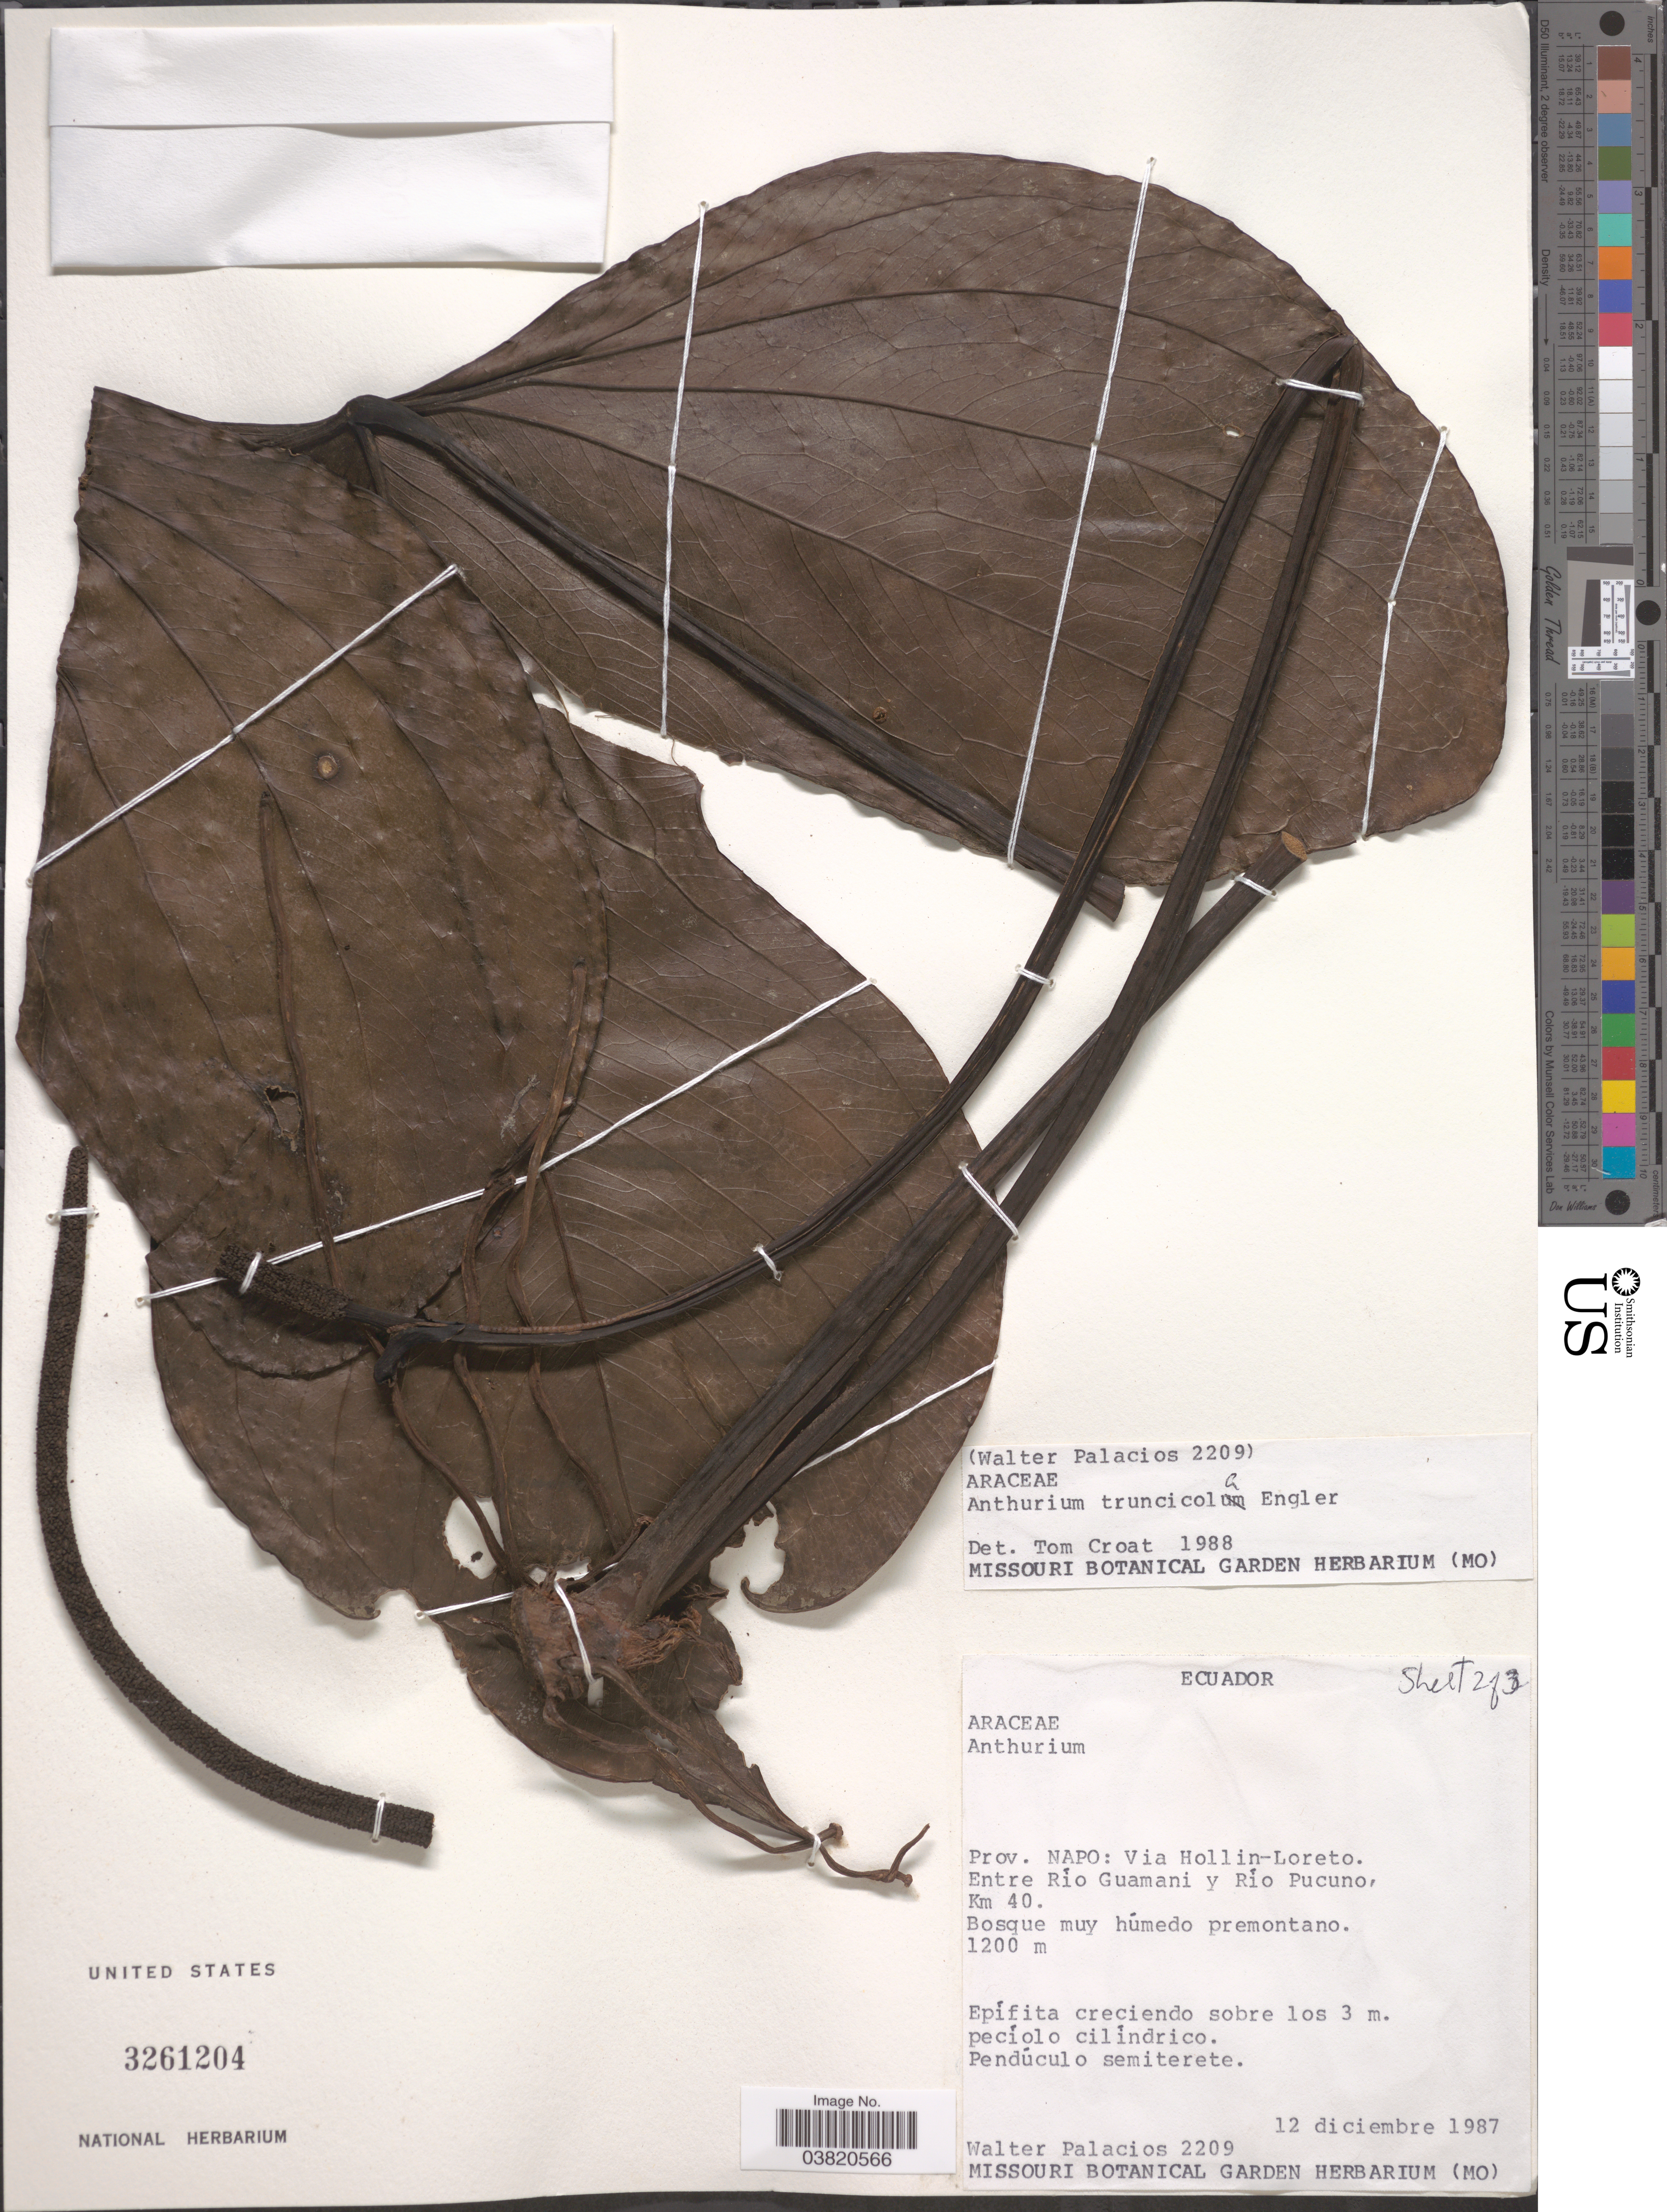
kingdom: Plantae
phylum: Tracheophyta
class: Liliopsida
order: Alismatales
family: Araceae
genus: Anthurium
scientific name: Anthurium truncicola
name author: Engl.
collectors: W. Palacios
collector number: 2209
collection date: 1987-12-12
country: Ecuador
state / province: Napo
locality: Via Hollin-Loreto. Entre Río Guamani y Río Pucuno, Km 40.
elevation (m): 1200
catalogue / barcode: US 3261204